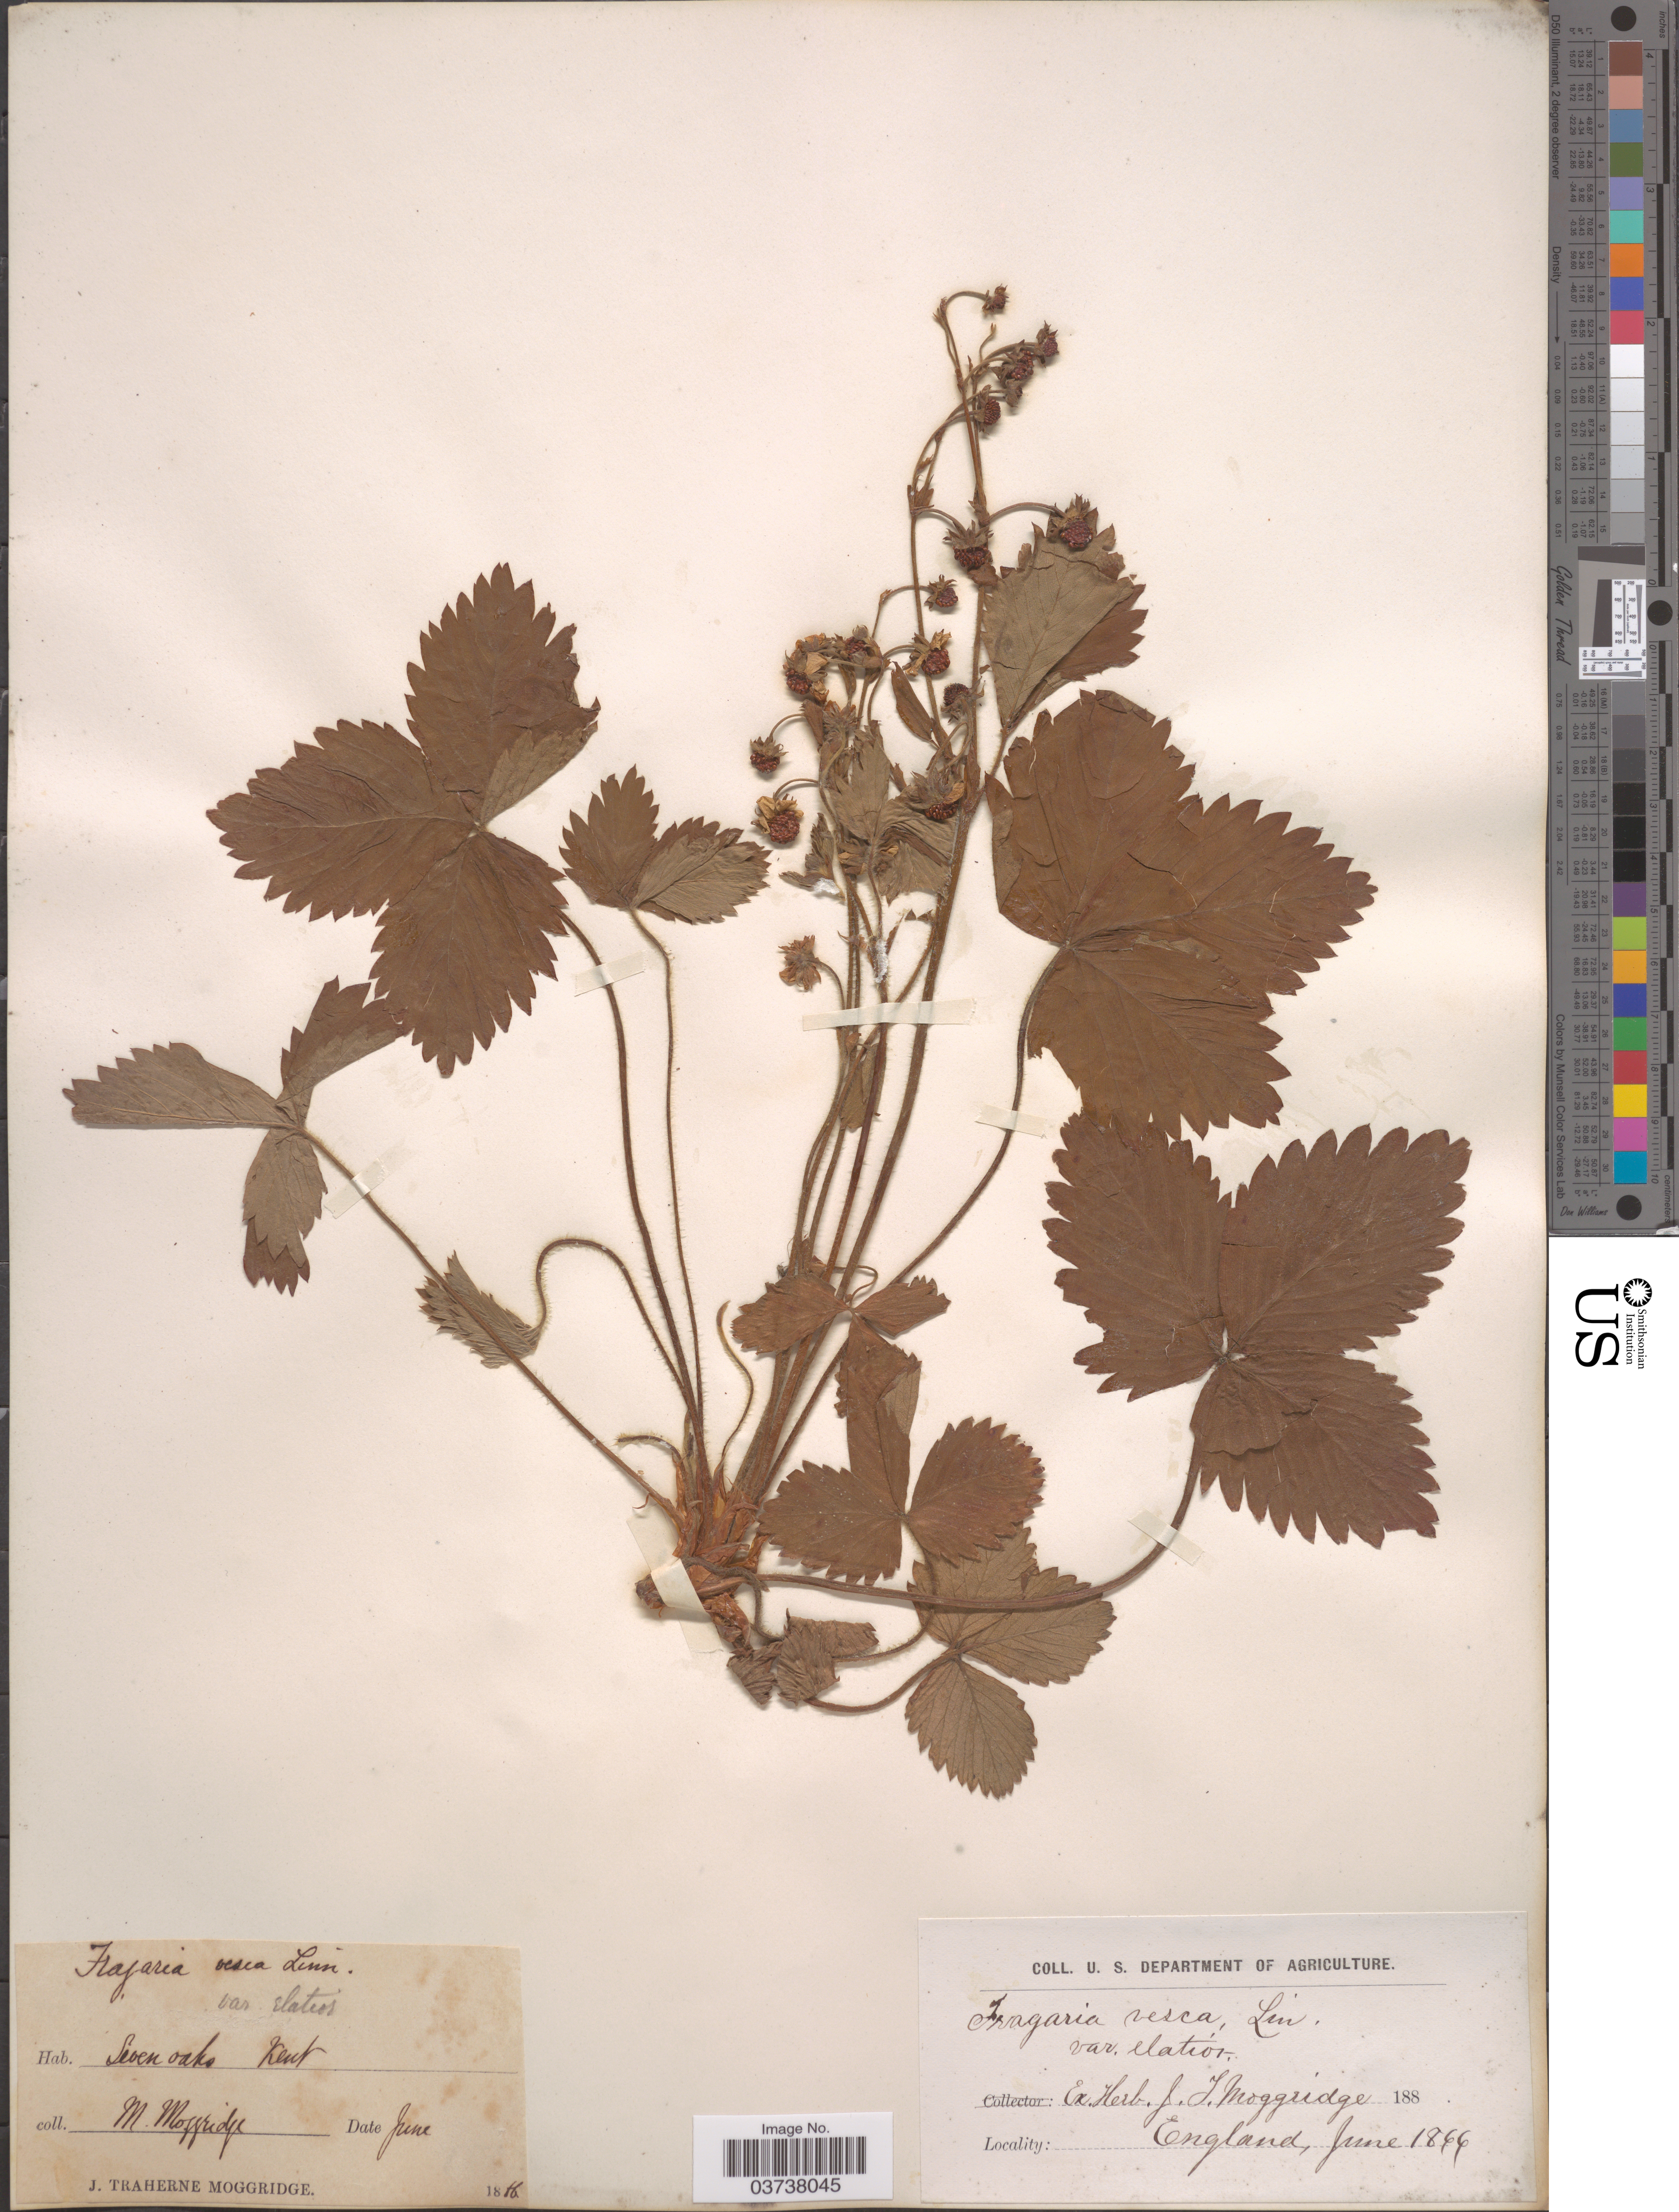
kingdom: Plantae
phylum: Tracheophyta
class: Magnoliopsida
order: Rosales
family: Rosaceae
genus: Fragaria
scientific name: Fragaria elatior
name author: Ehrh.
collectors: M. Moggridge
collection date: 1866-06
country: United Kingdom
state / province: England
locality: Seven Oaks, Kent.